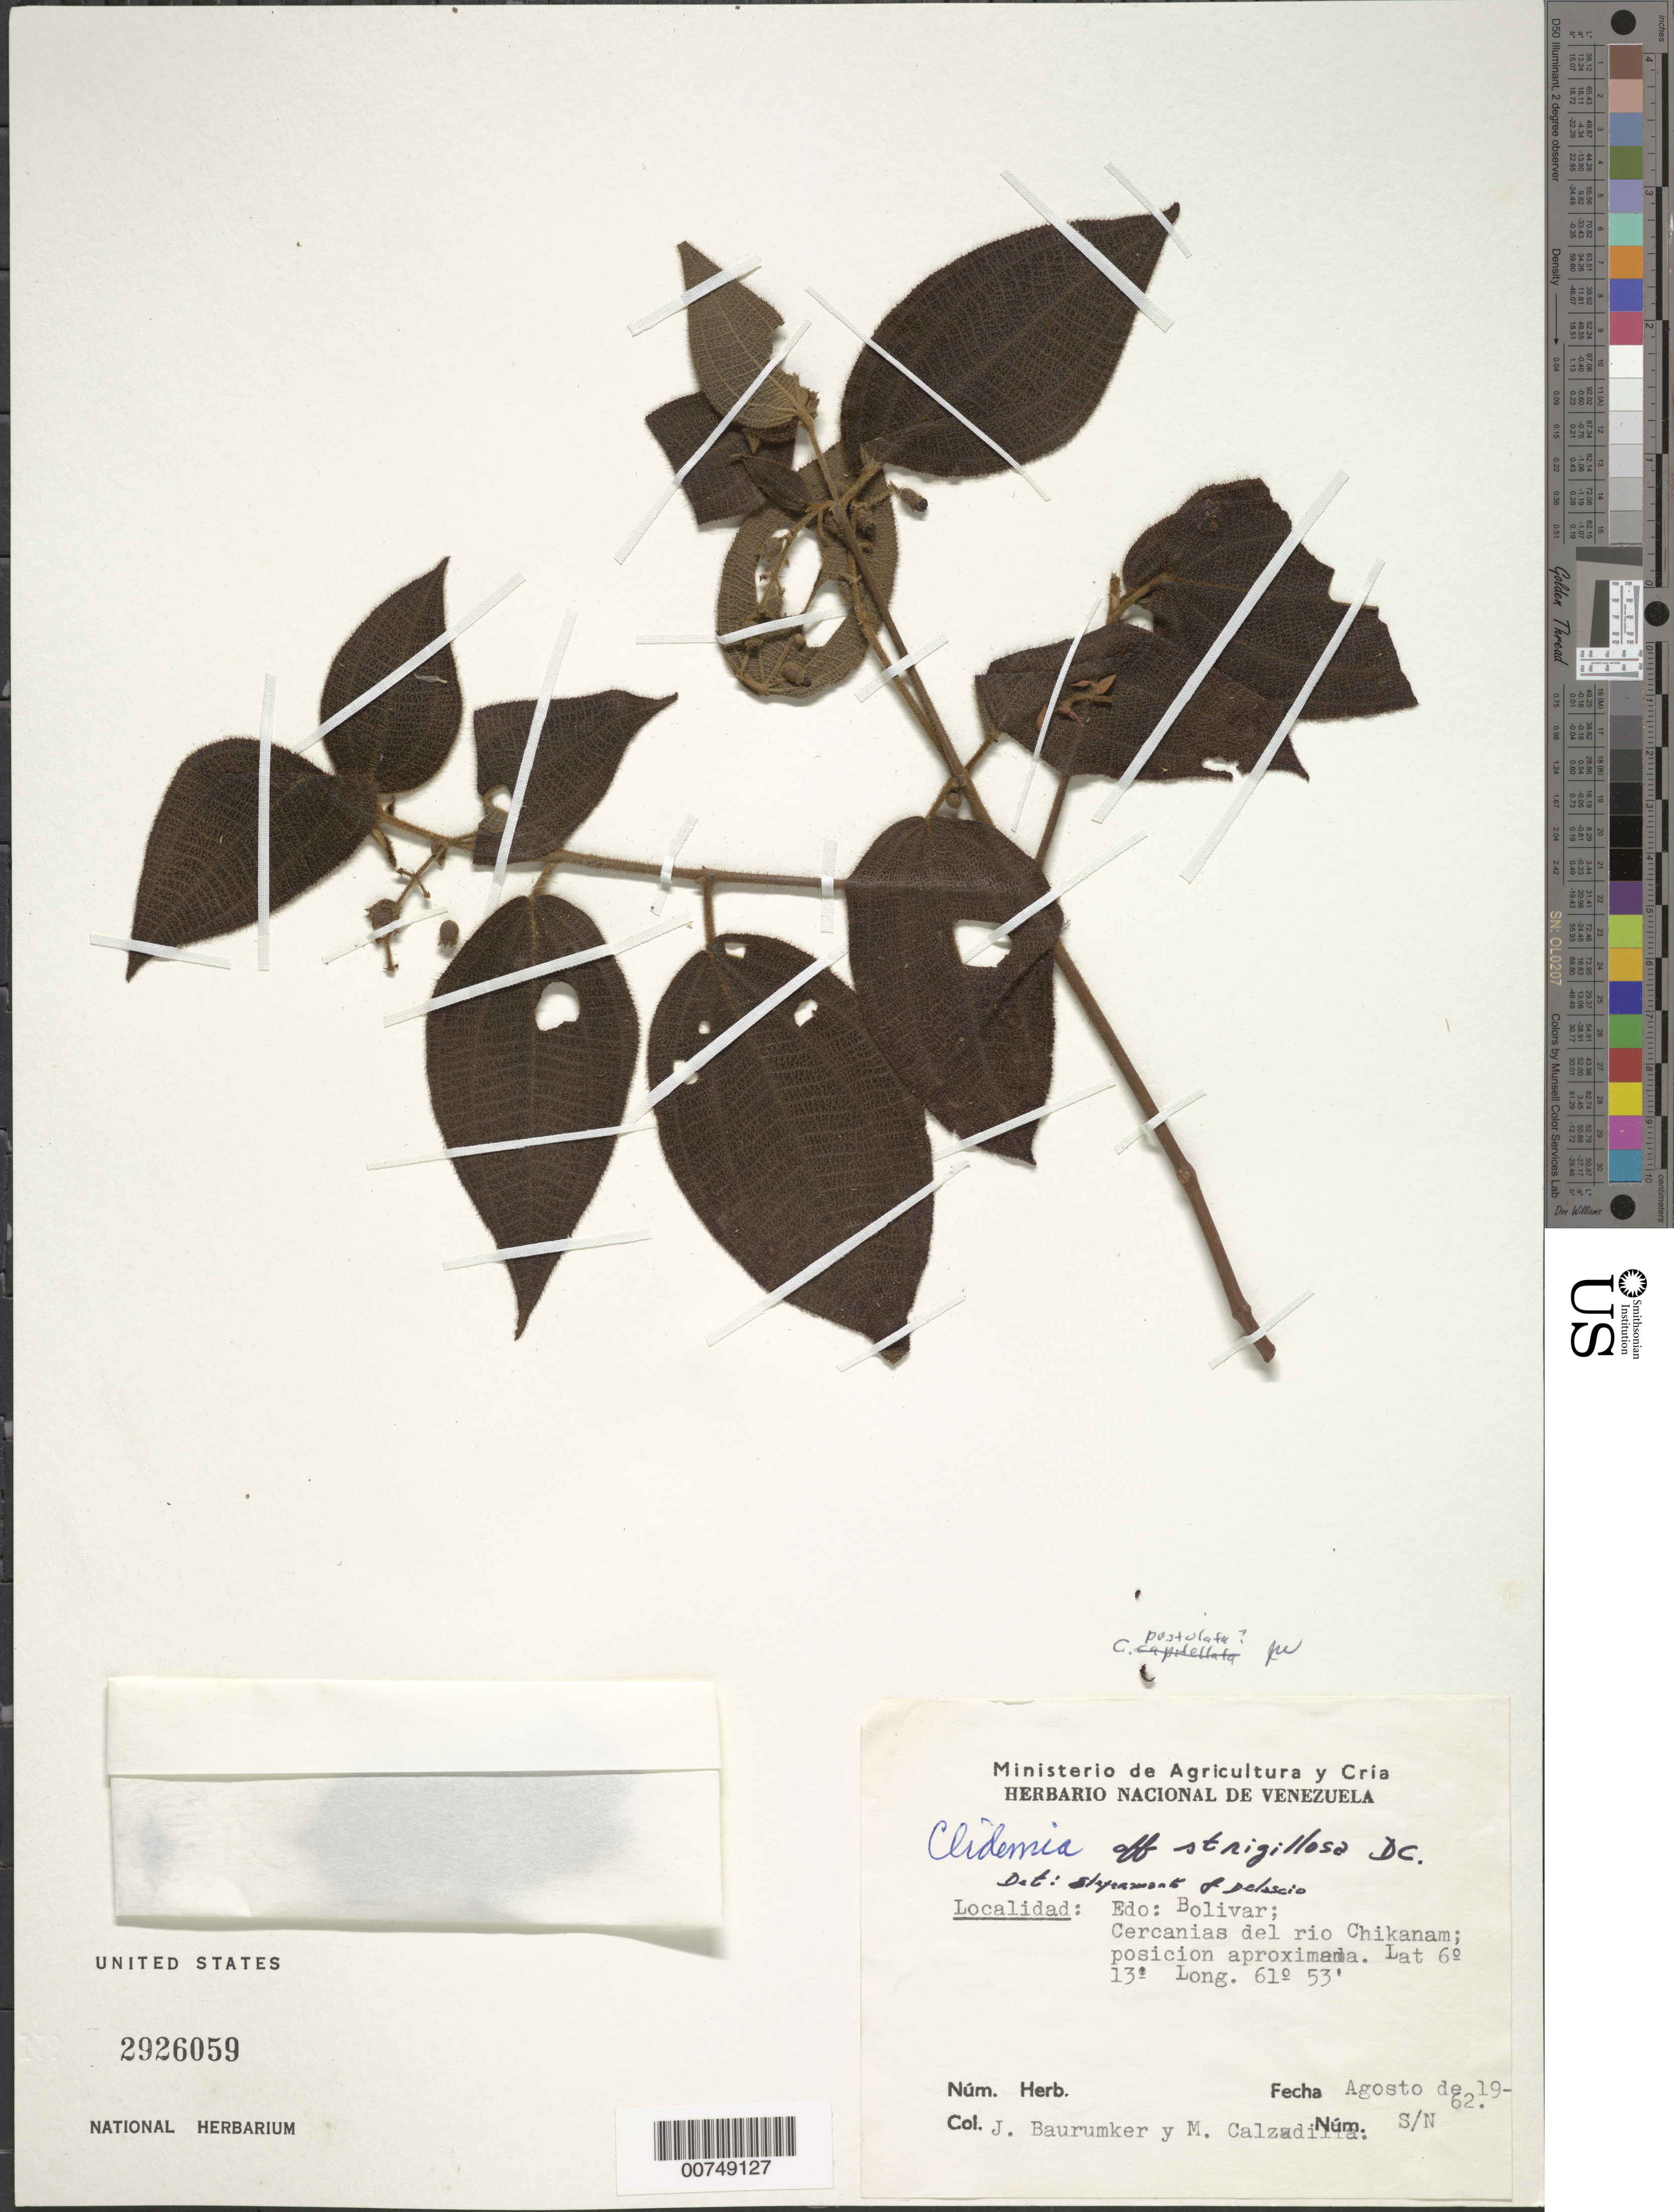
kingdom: Plantae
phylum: Tracheophyta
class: Magnoliopsida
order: Myrtales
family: Melastomataceae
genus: Clidemia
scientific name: Clidemia pustulata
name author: DC.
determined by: Wurdack, John J., (US), US (UNITED STATES)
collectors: J. Baumrucker & M. Calzadillas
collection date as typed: Aug-62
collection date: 1962-08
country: Venezuela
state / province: Bolívar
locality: Río Chikanam, cercanias del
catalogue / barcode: US 2926059